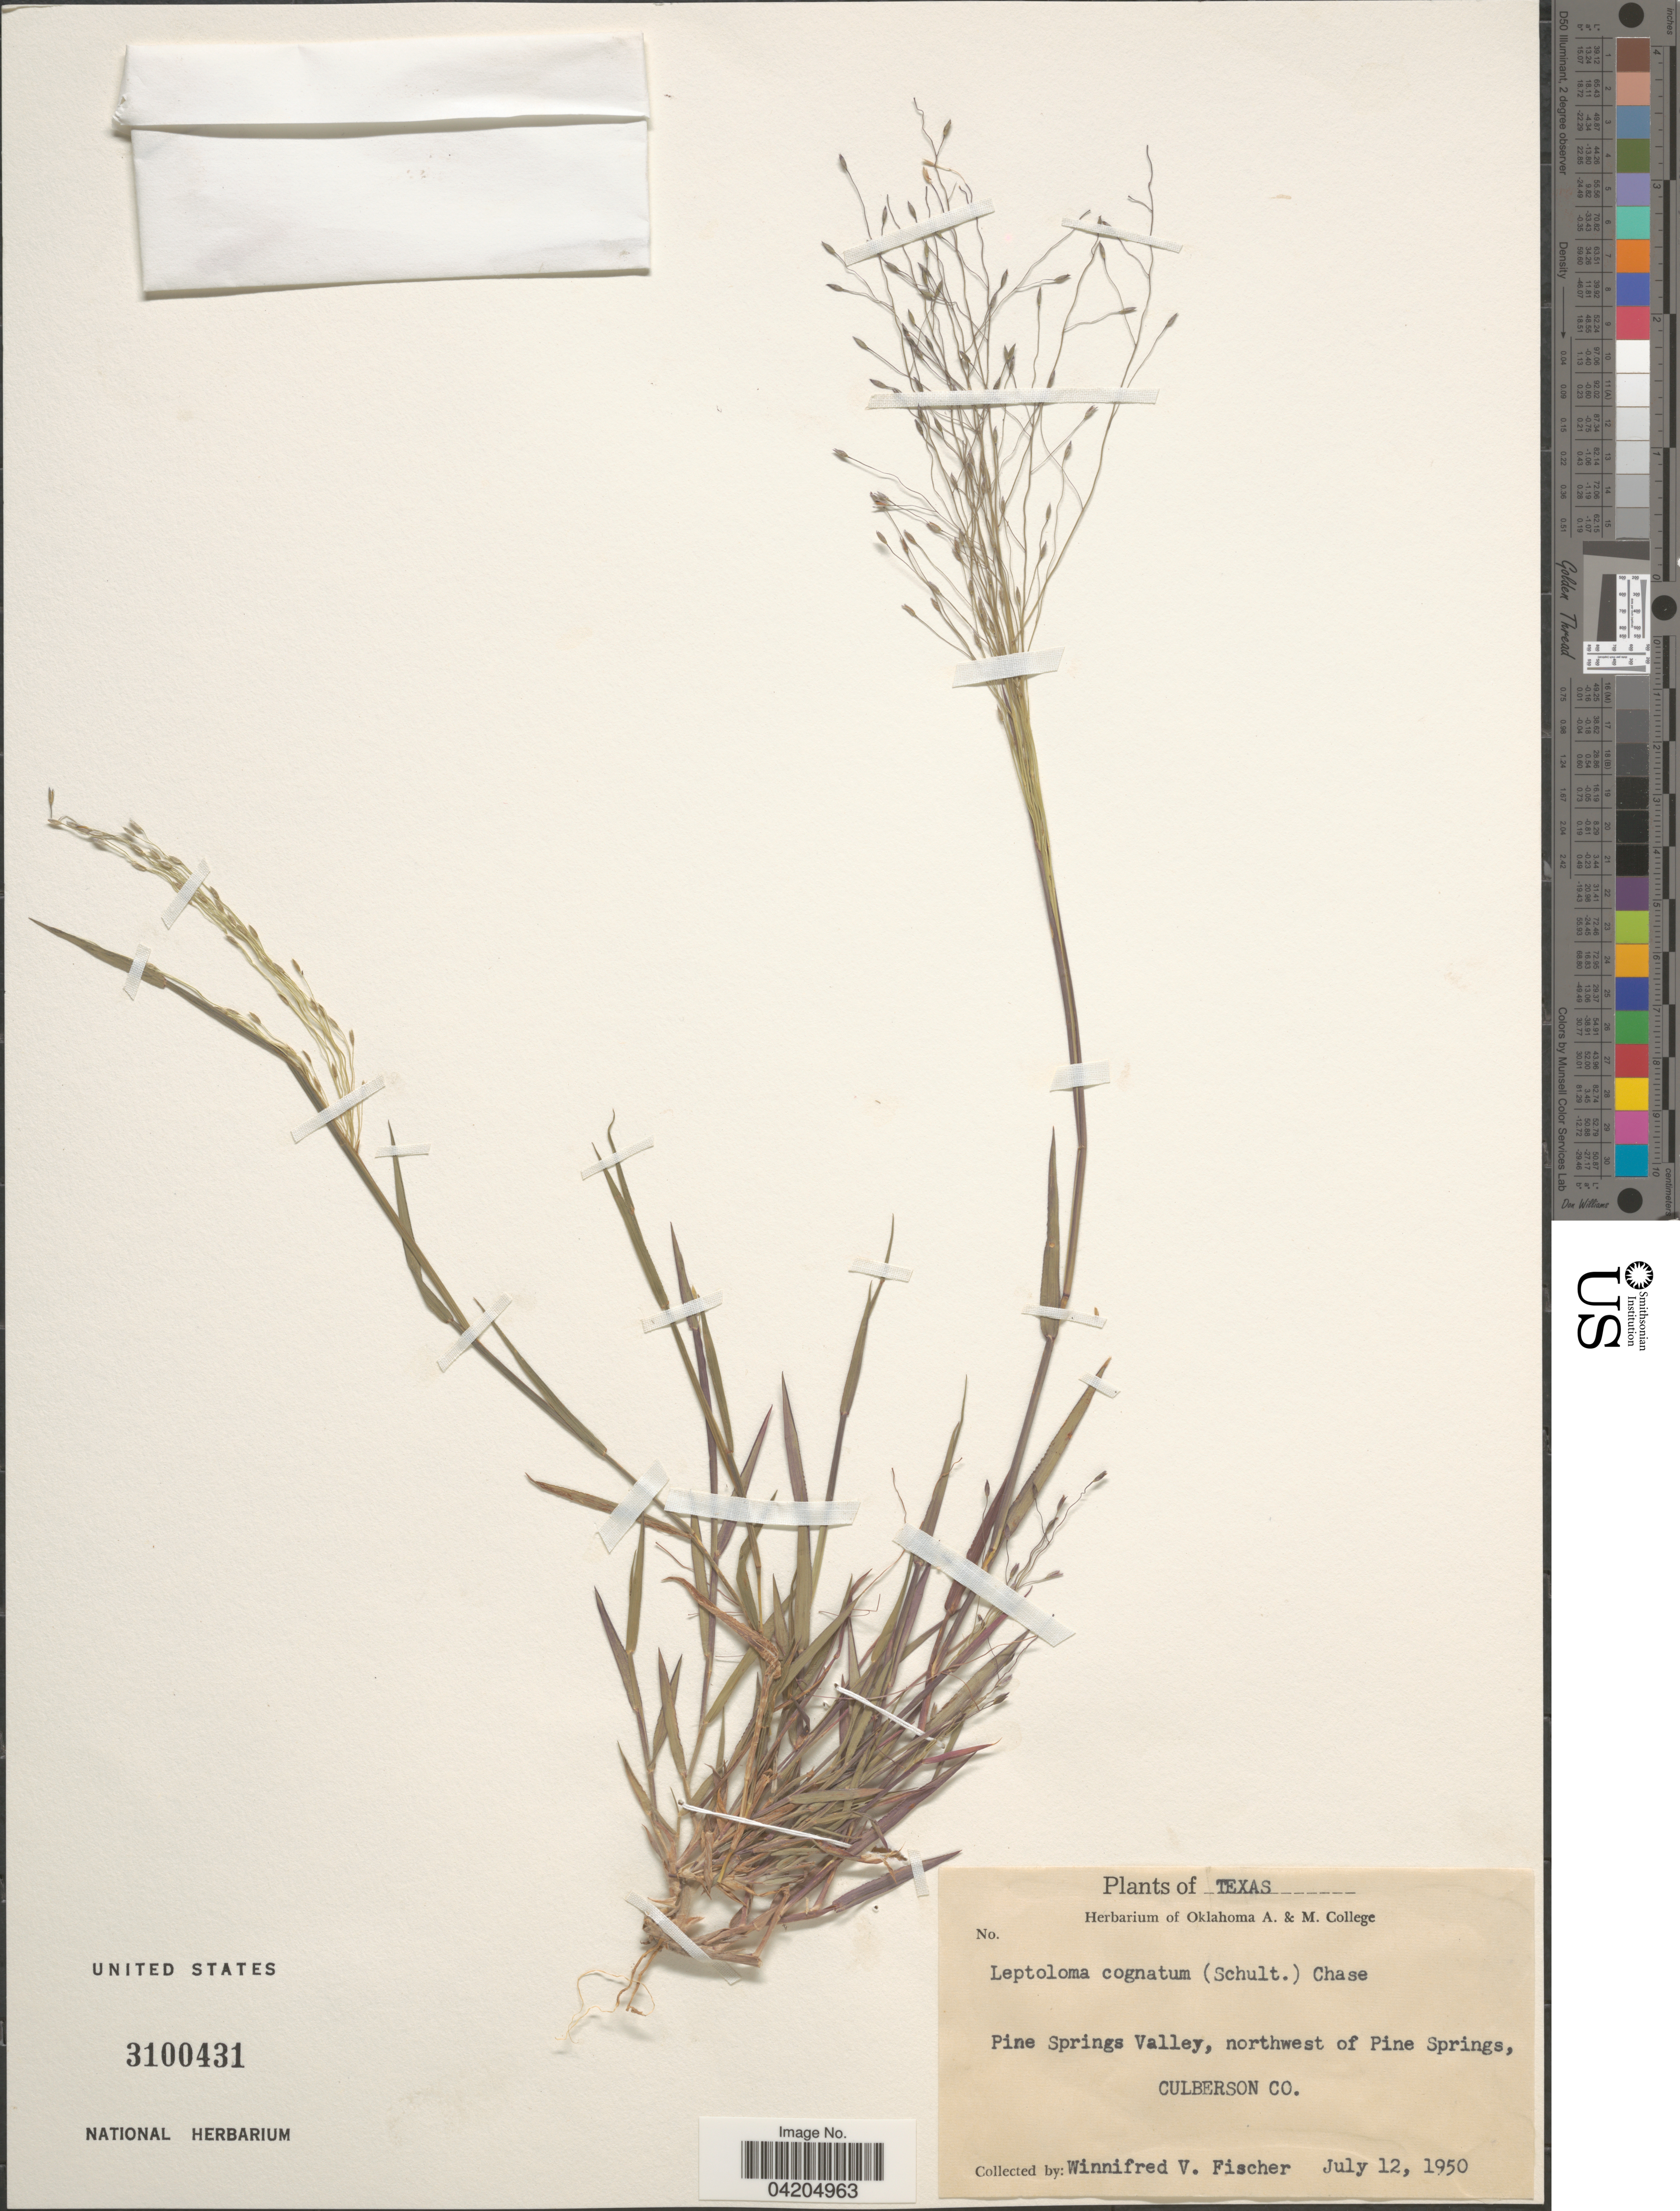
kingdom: Plantae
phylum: Tracheophyta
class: Liliopsida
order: Poales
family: Poaceae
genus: Digitaria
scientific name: Digitaria cognata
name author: (Scult.) Pilg.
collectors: W. Fischer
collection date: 1950-07-12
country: United States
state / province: Texas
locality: Pine Springs Valley, northwest of Pine Springs, Culberson Co.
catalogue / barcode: US 3100431